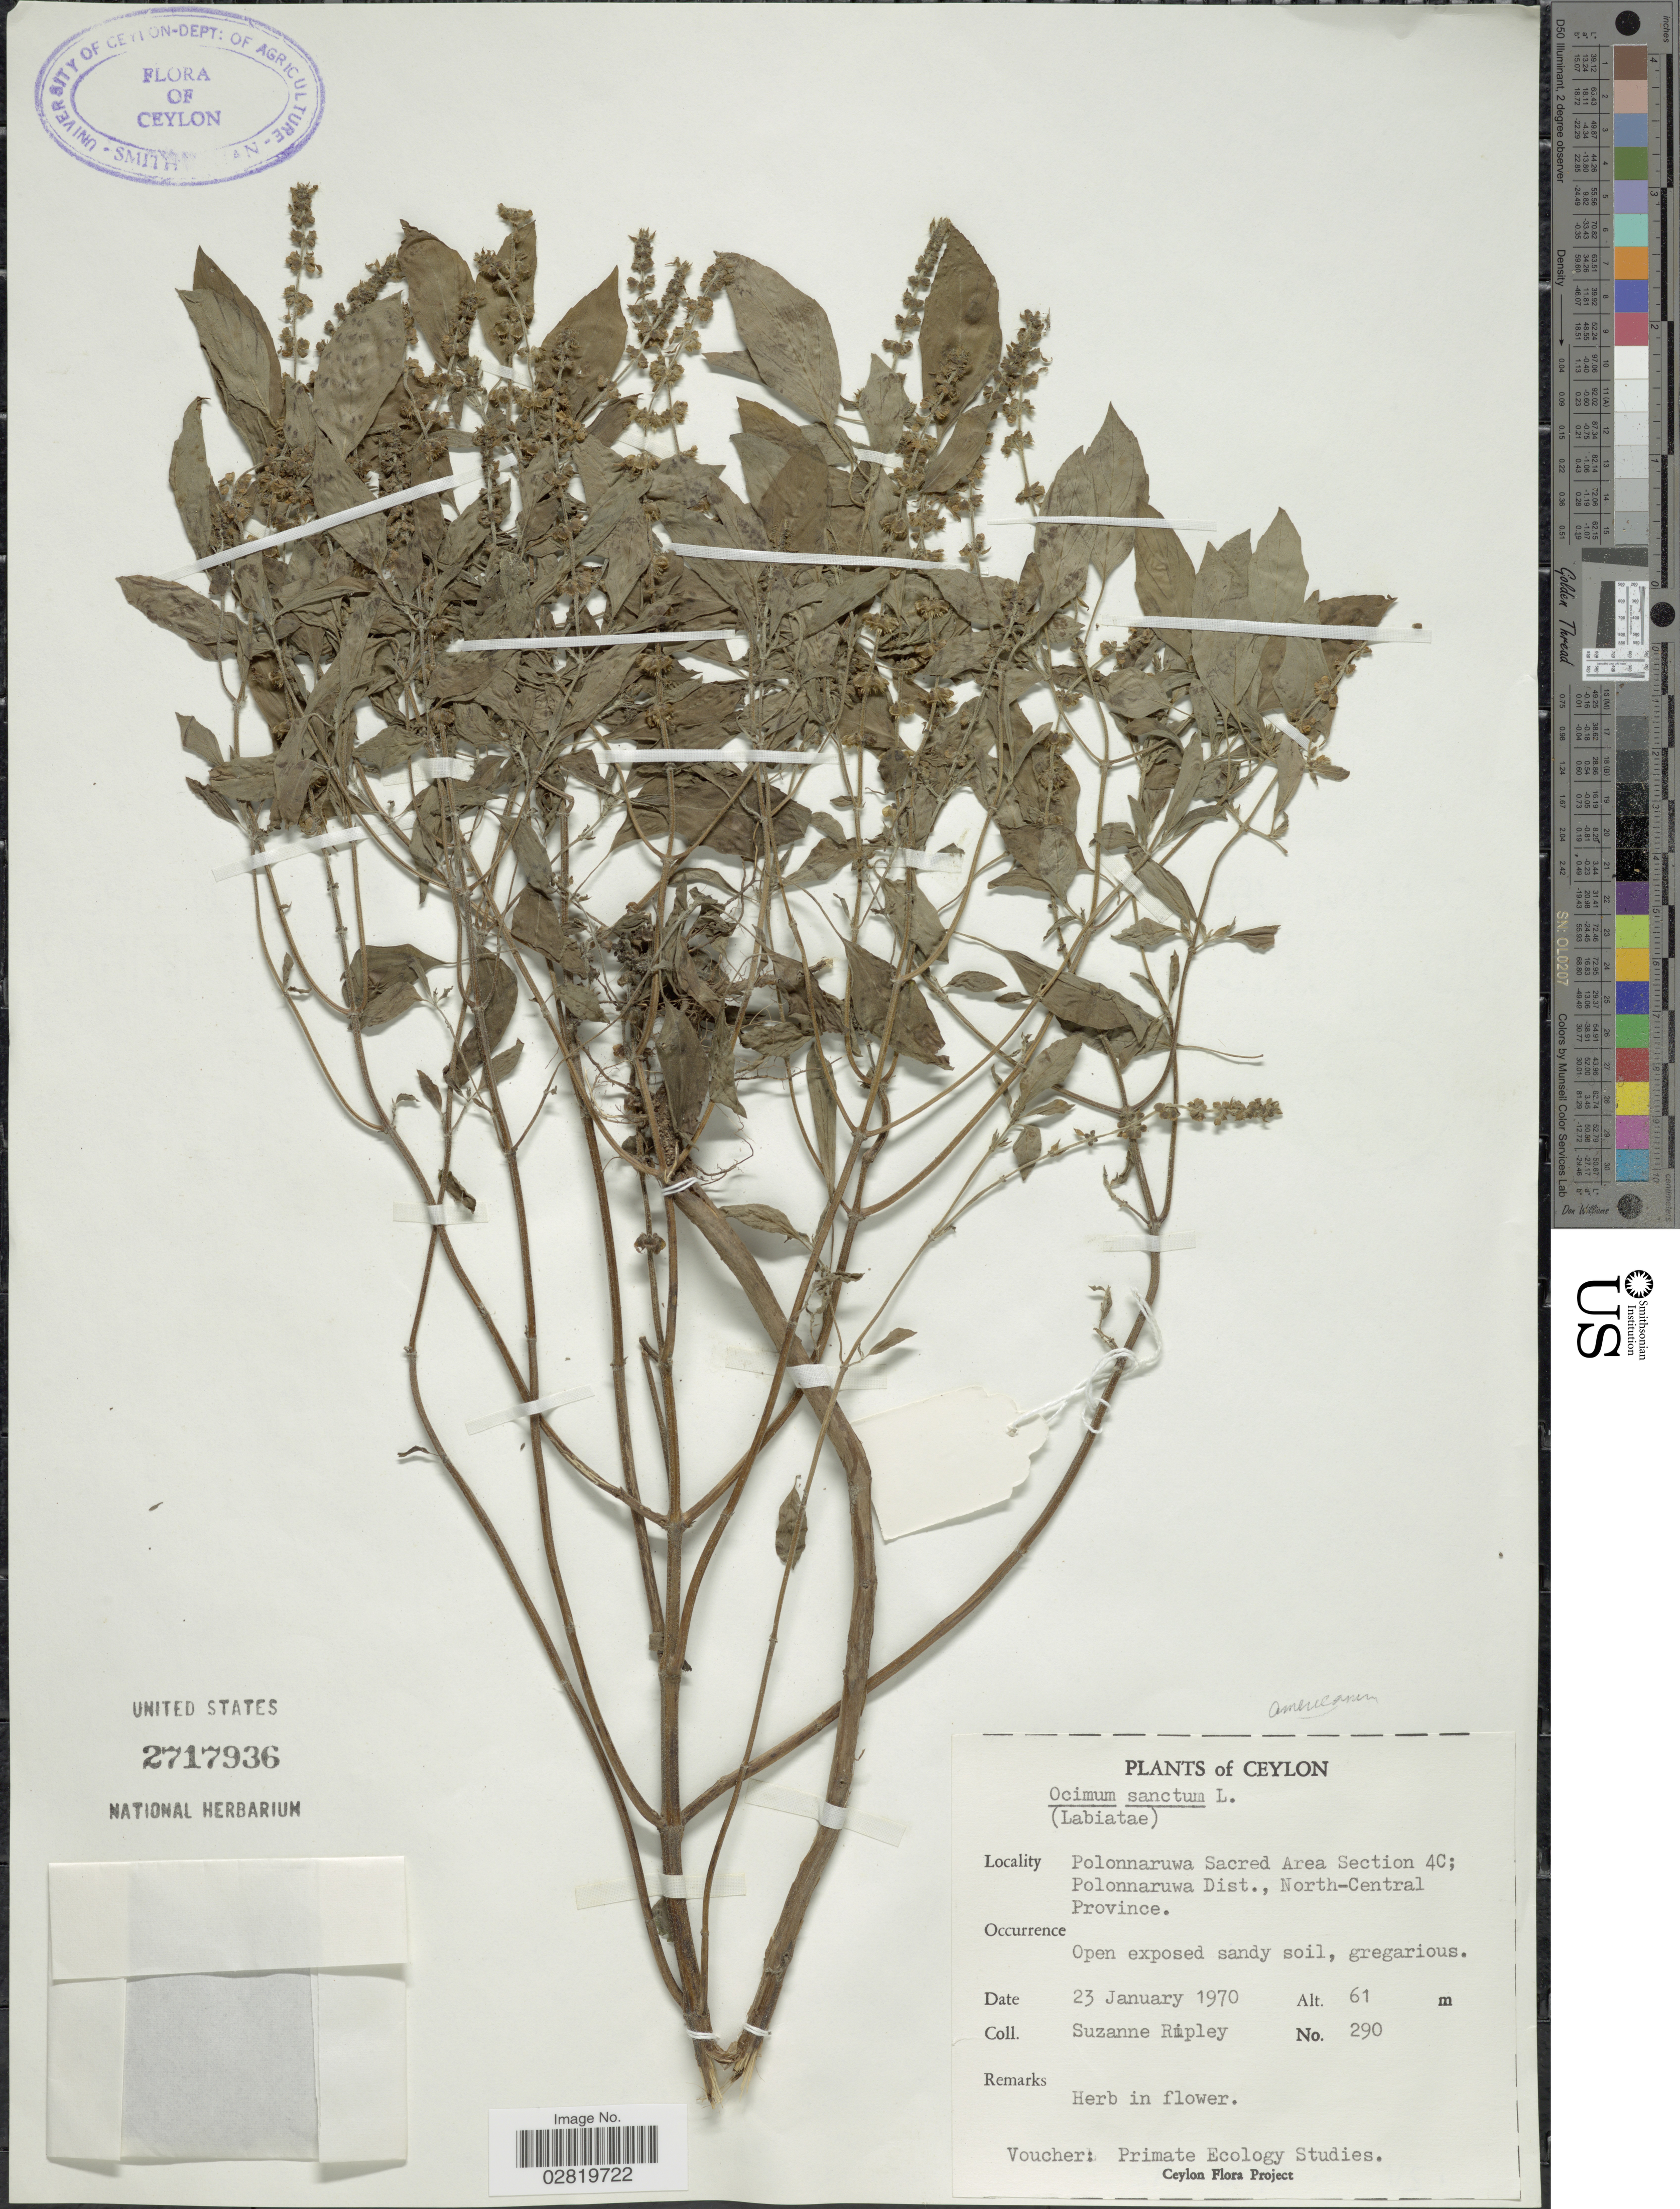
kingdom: Plantae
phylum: Tracheophyta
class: Magnoliopsida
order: Lamiales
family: Lamiaceae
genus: Ocimum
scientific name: Ocimum americanum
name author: L.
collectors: S. Ripley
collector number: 290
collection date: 1970-01-23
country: Sri Lanka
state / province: North Central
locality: Ceylon, Polonnaruwa Sacred Area Section 4C; Polonnaruwa Dist., North-Central Province.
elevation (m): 61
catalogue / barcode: US 2717936